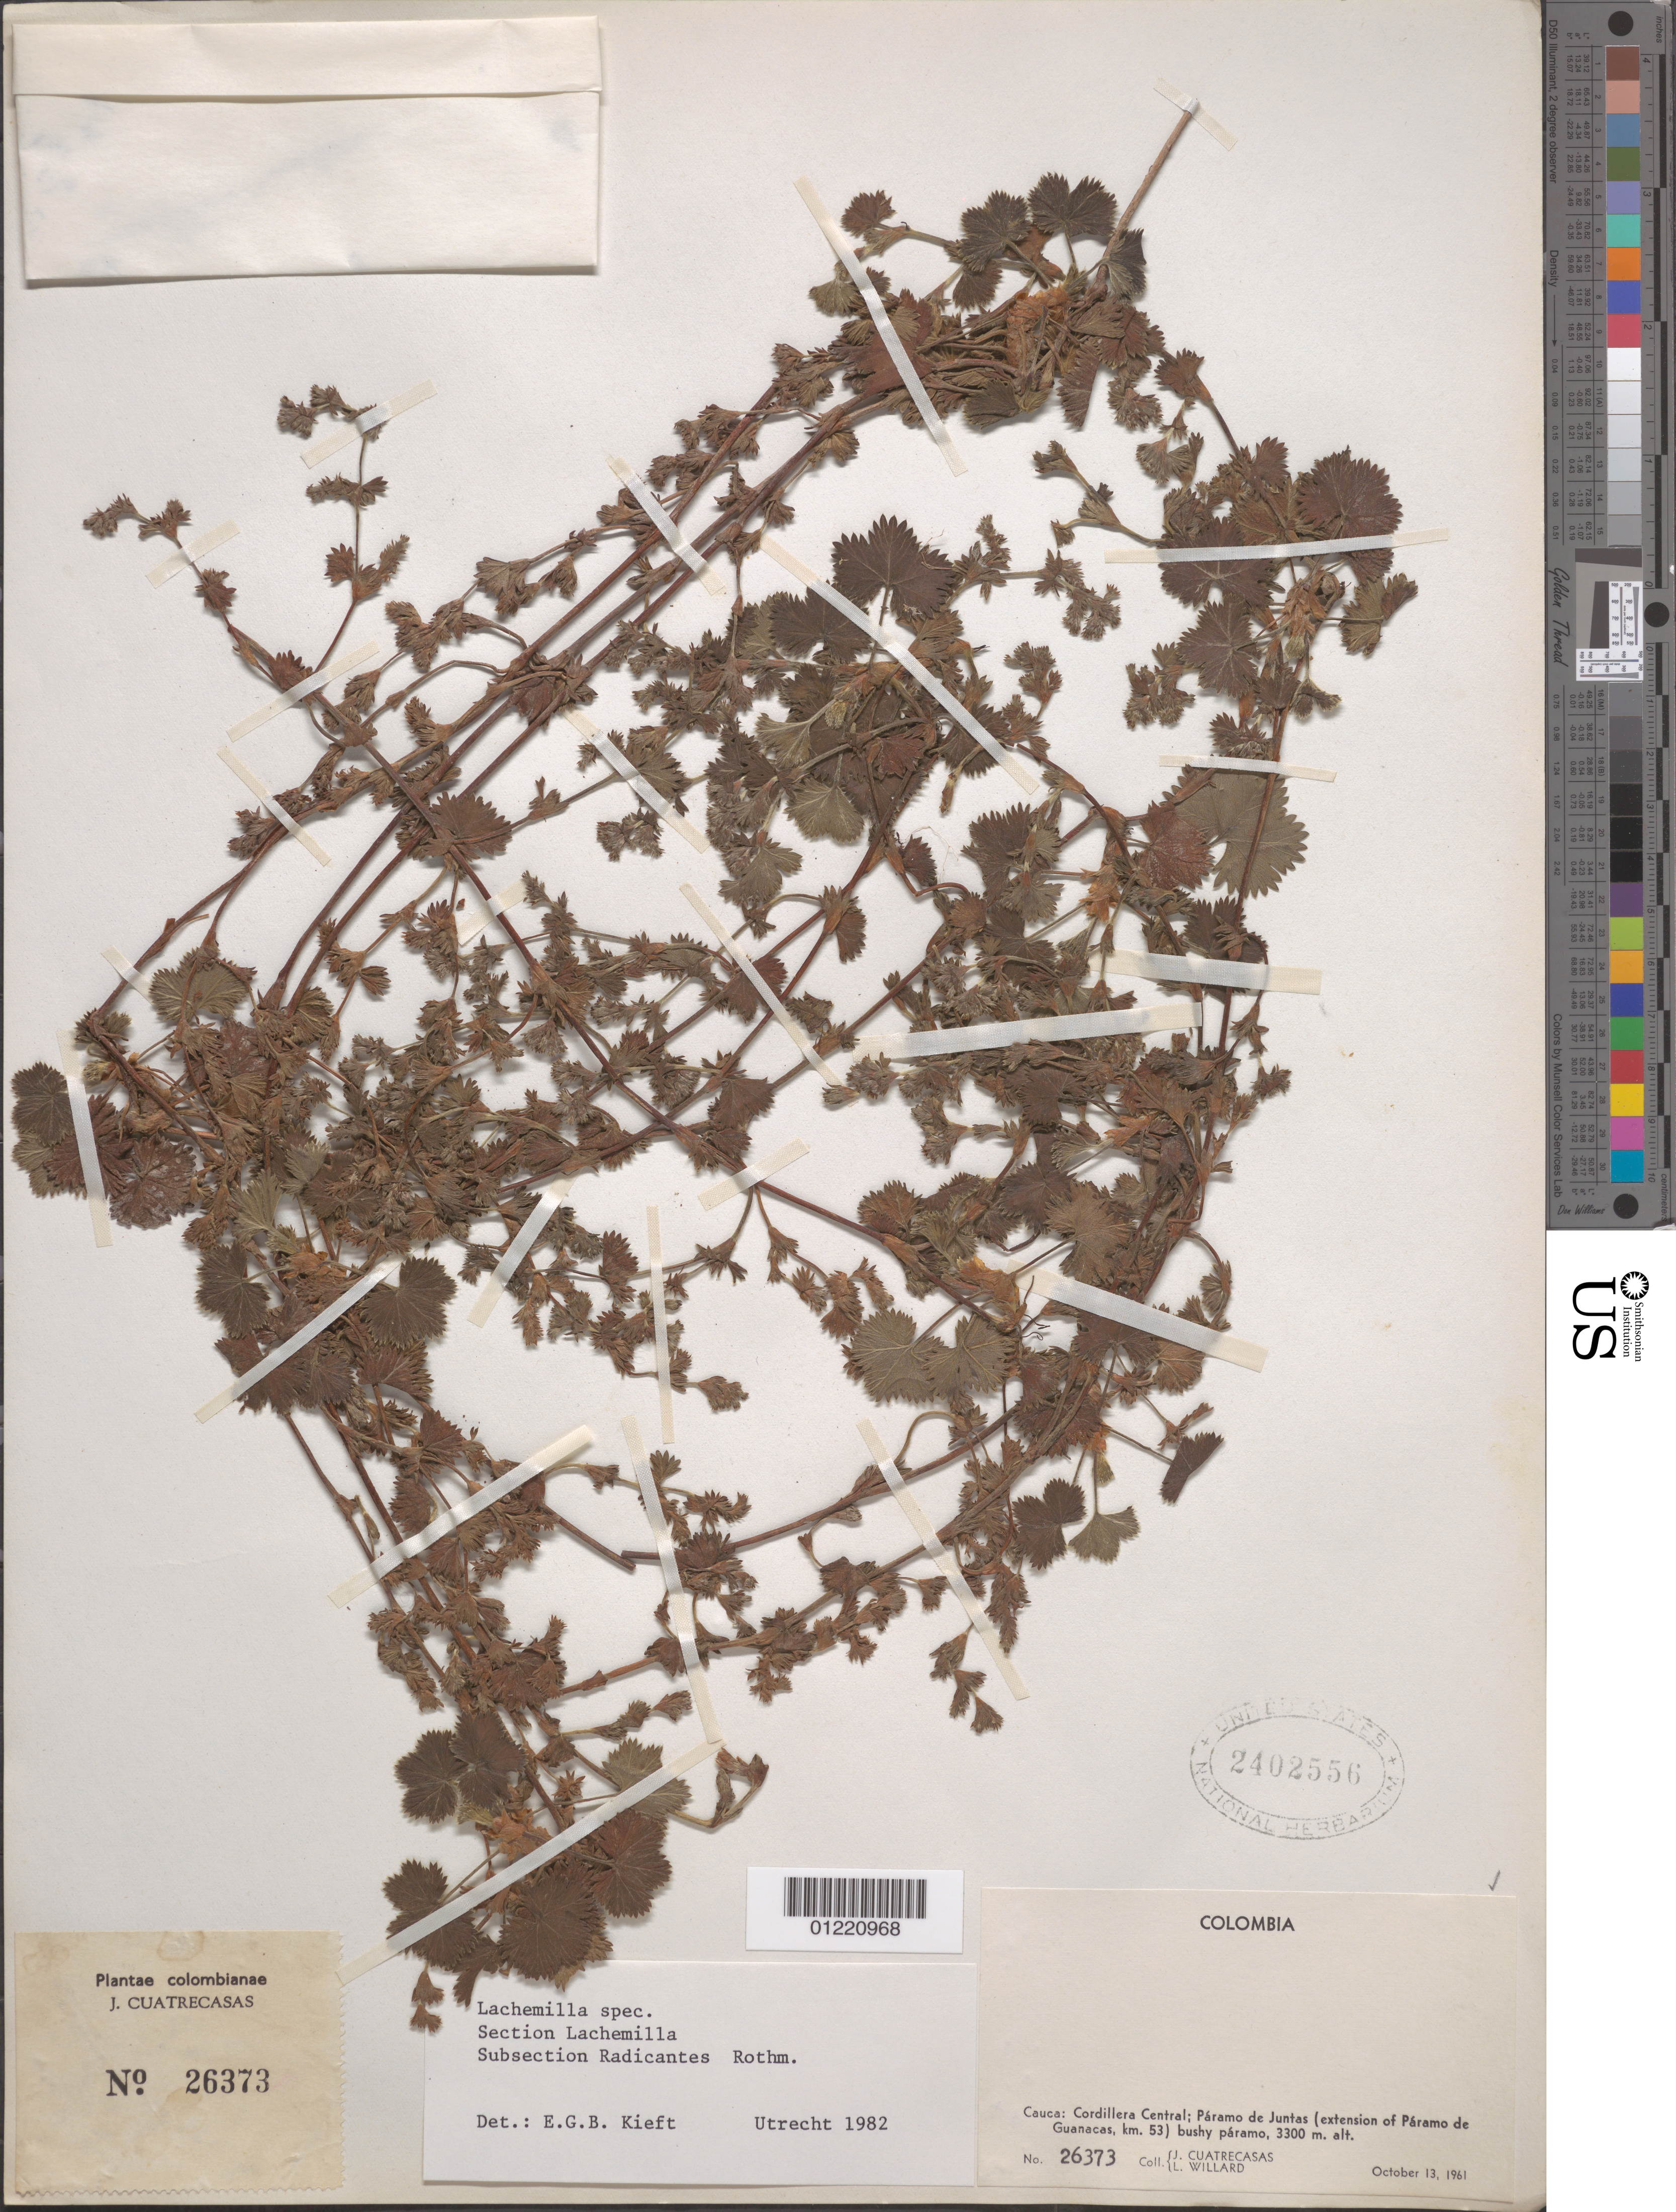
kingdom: Plantae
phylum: Tracheophyta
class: Magnoliopsida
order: Rosales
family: Rosaceae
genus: Lachemilla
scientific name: Lachemilla sp.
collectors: J. Cuatrecasas & L. Willard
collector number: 26373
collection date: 1961-10-13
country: Colombia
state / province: Cauca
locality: Cordillera Central: Paramo de Juntas (extension of Paramo de Guanacas, km. 53)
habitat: bushy paramo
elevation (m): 3300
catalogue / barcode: US 2402556